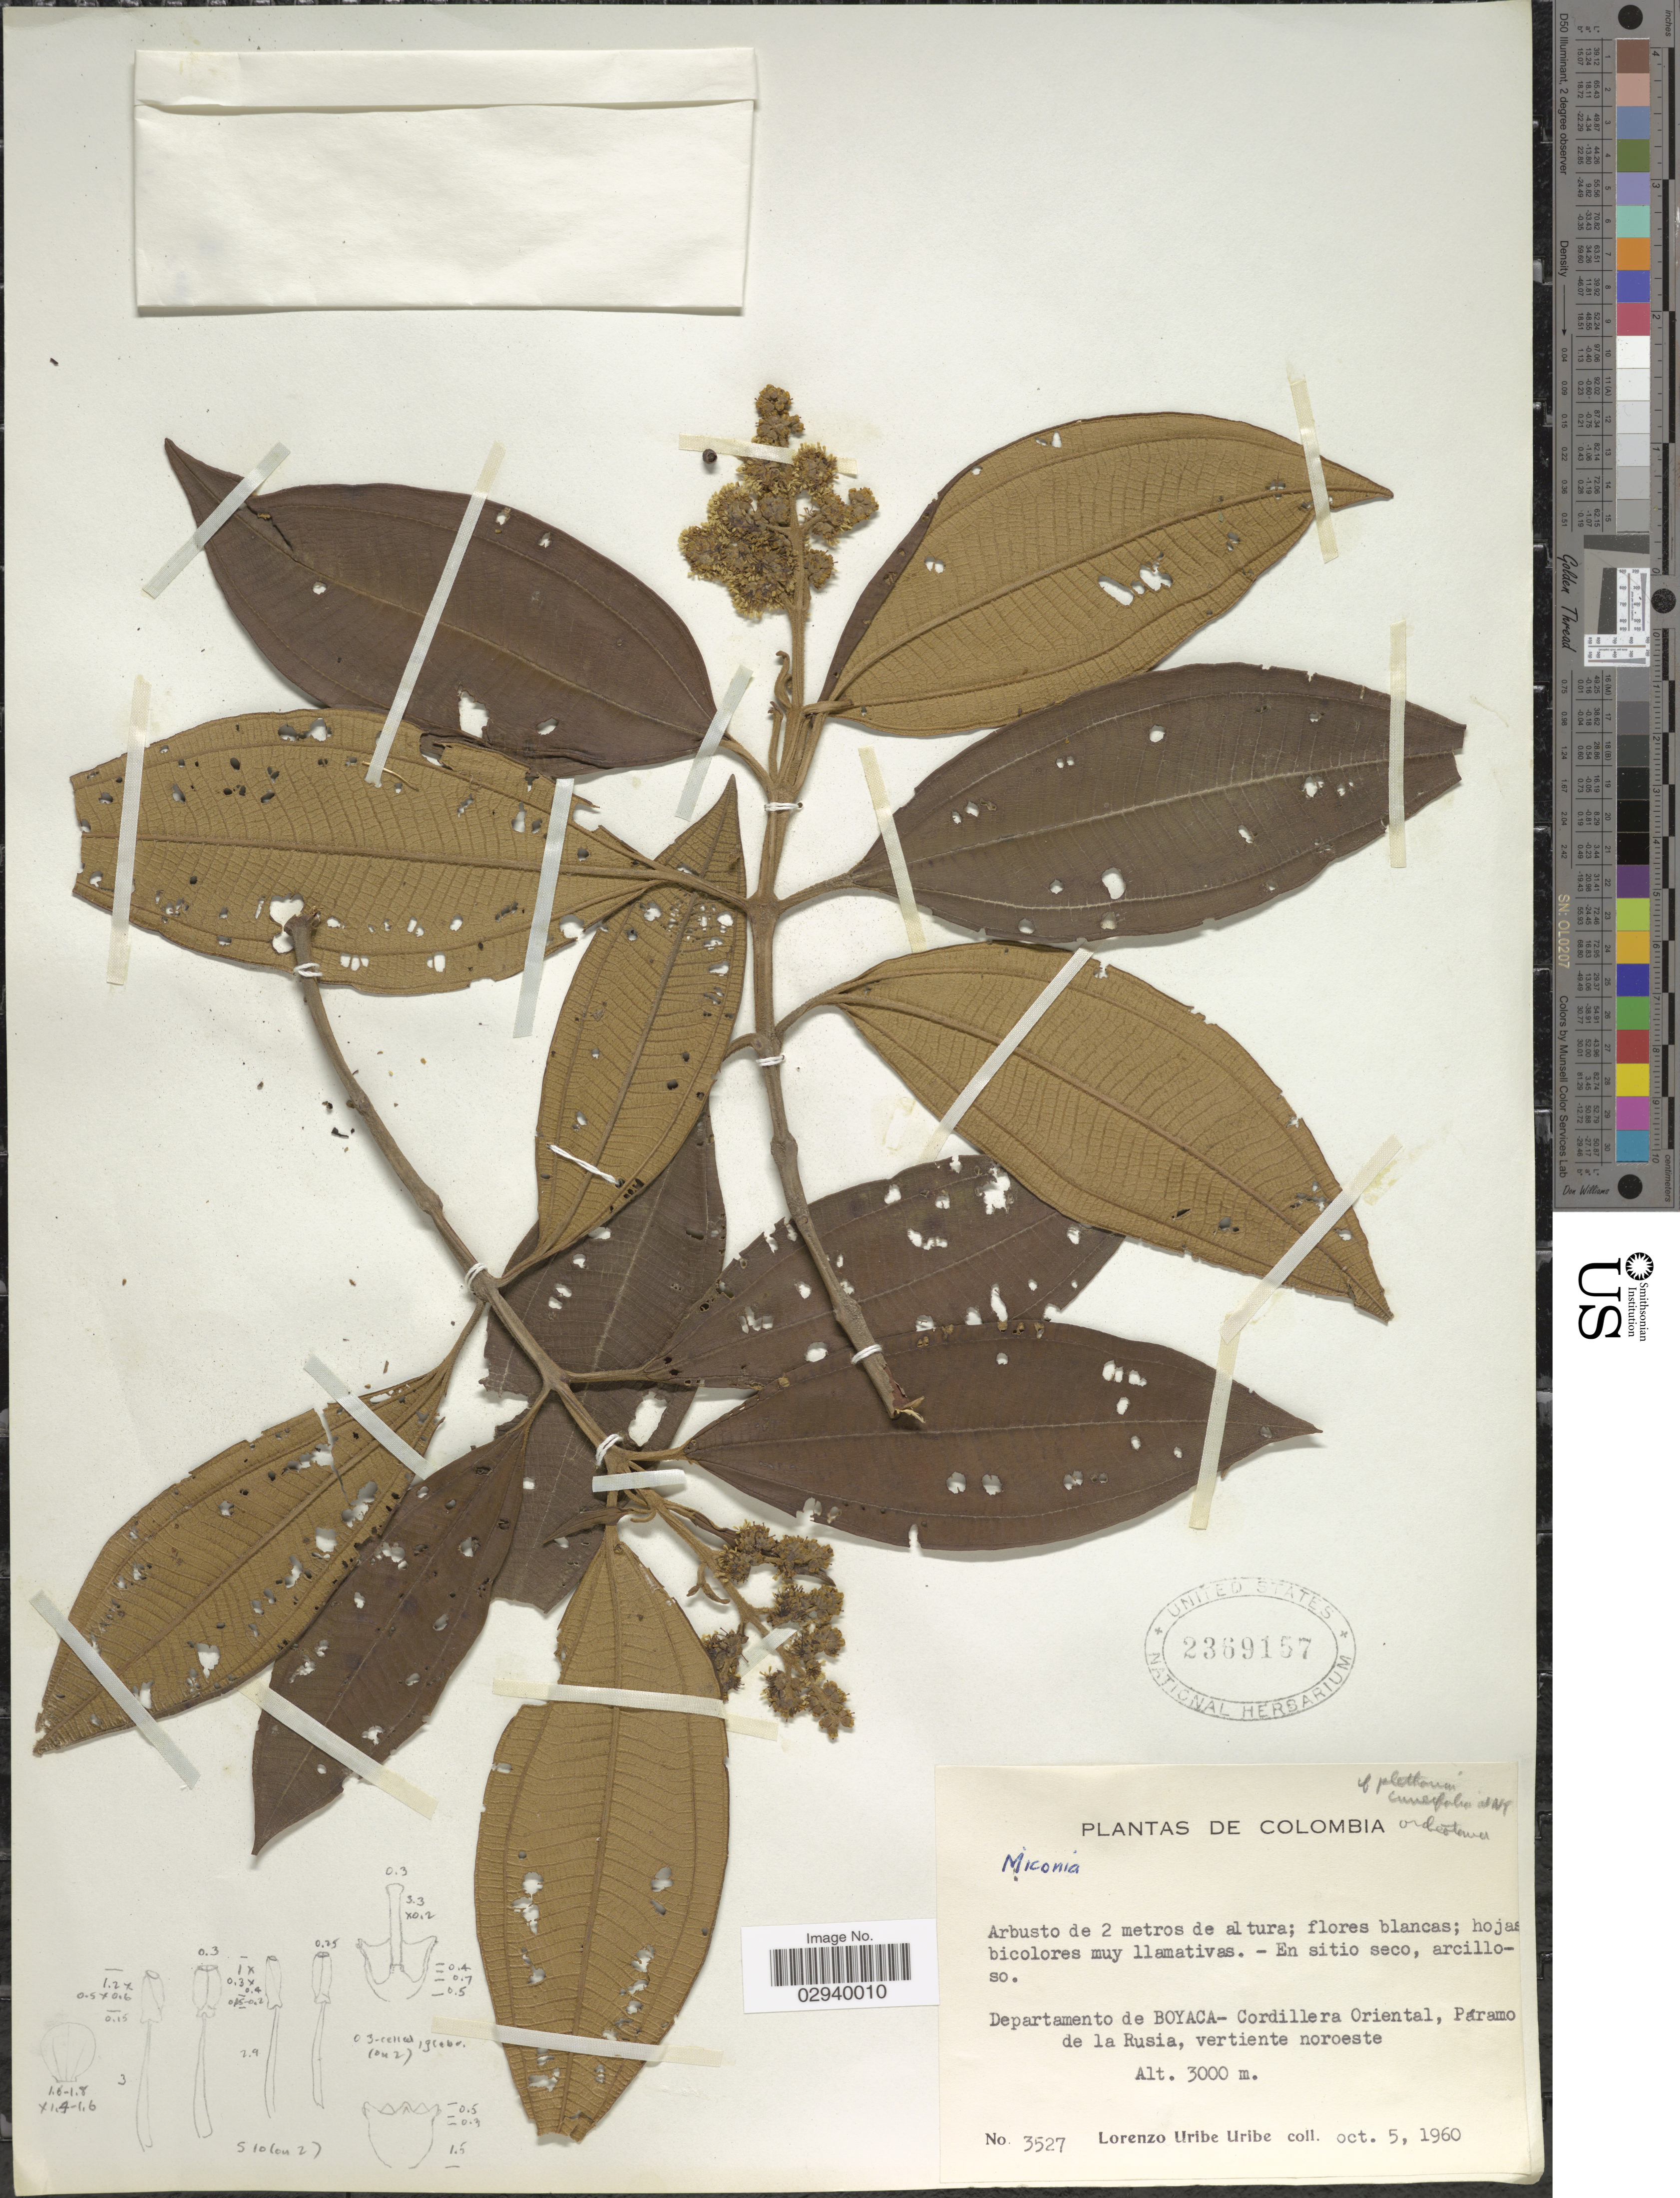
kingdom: Plantae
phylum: Tracheophyta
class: Magnoliopsida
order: Myrtales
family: Melastomataceae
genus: Miconia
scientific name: Miconia jahnii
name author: Pittier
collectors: L. Uribe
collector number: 3527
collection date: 1960-10-05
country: Colombia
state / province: Boyacá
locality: Departamento de Boyaca - Cordillera Oriental, Páramo de la Rusia, vertiente noroeste.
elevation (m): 3000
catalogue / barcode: US 2369157